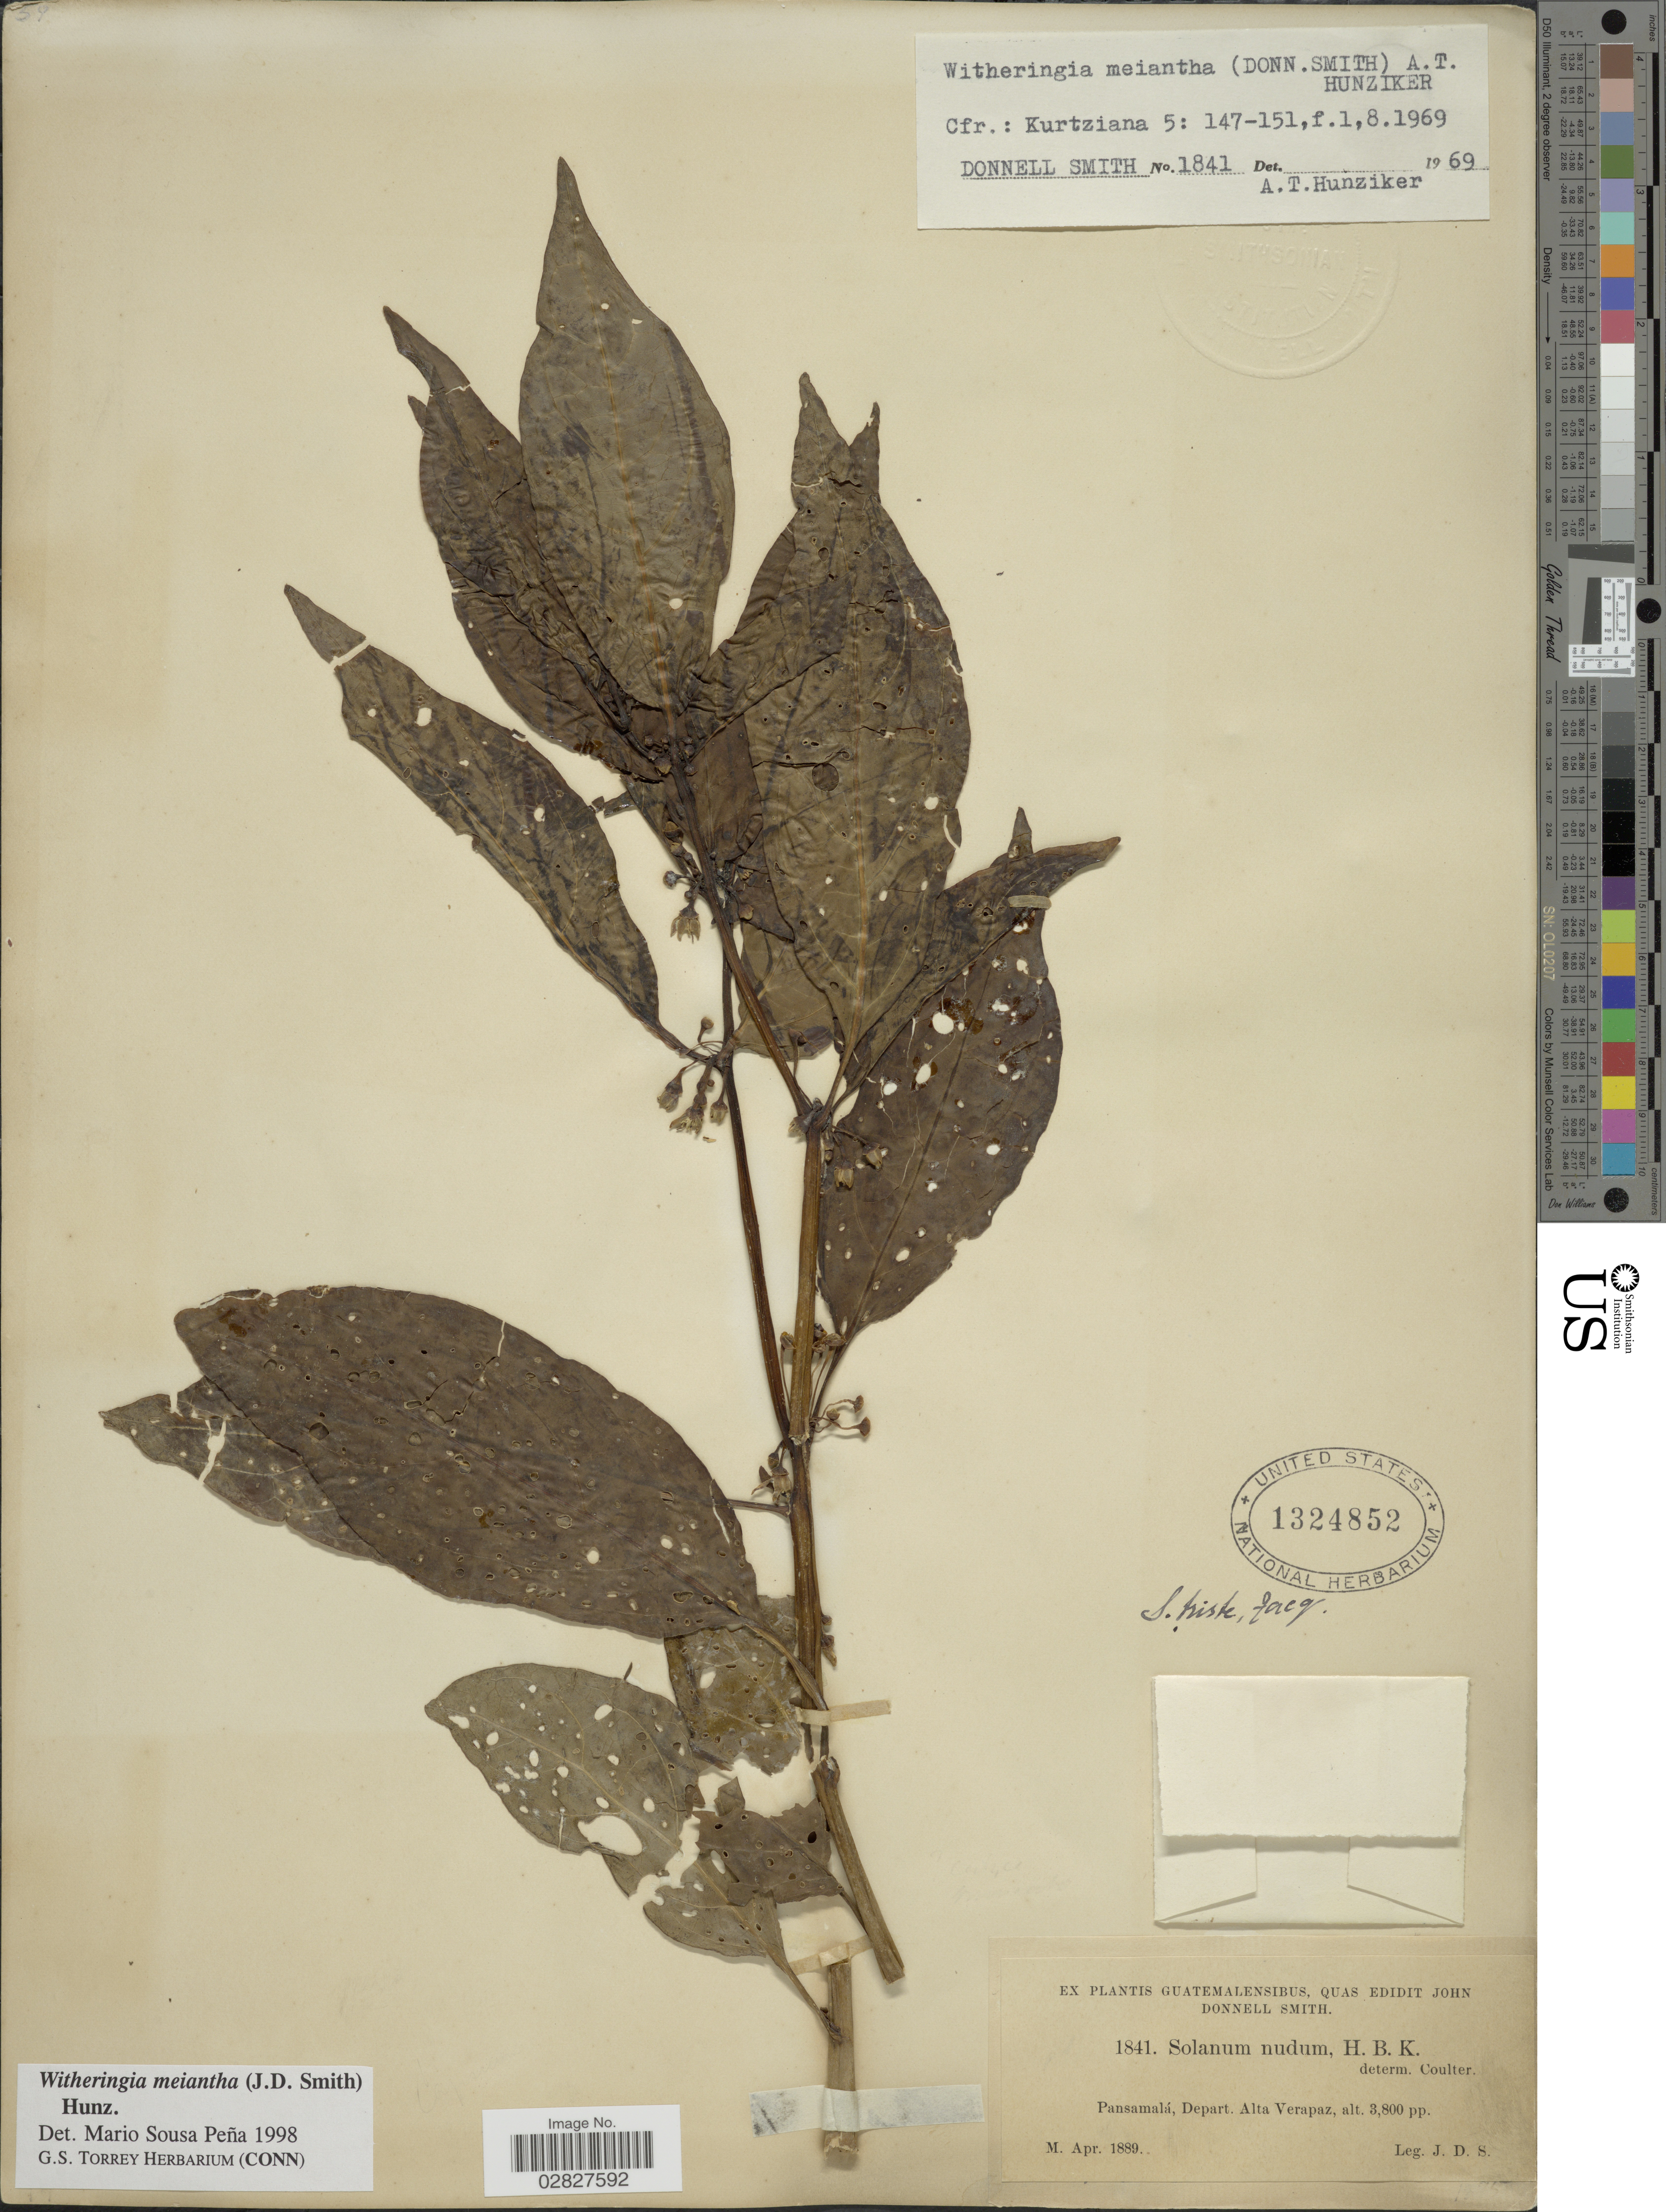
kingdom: Plantae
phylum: Tracheophyta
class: Magnoliopsida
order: Solanales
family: Solanaceae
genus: Witheringia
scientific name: Witheringia meiantha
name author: (Donn. Sm.) Hunz.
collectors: J. Donnell Smith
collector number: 1841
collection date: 1889-04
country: Guatemala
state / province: Alta Verapaz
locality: Pansamalá, Depart. Alta Verapaz.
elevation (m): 1158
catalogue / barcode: US 1324852